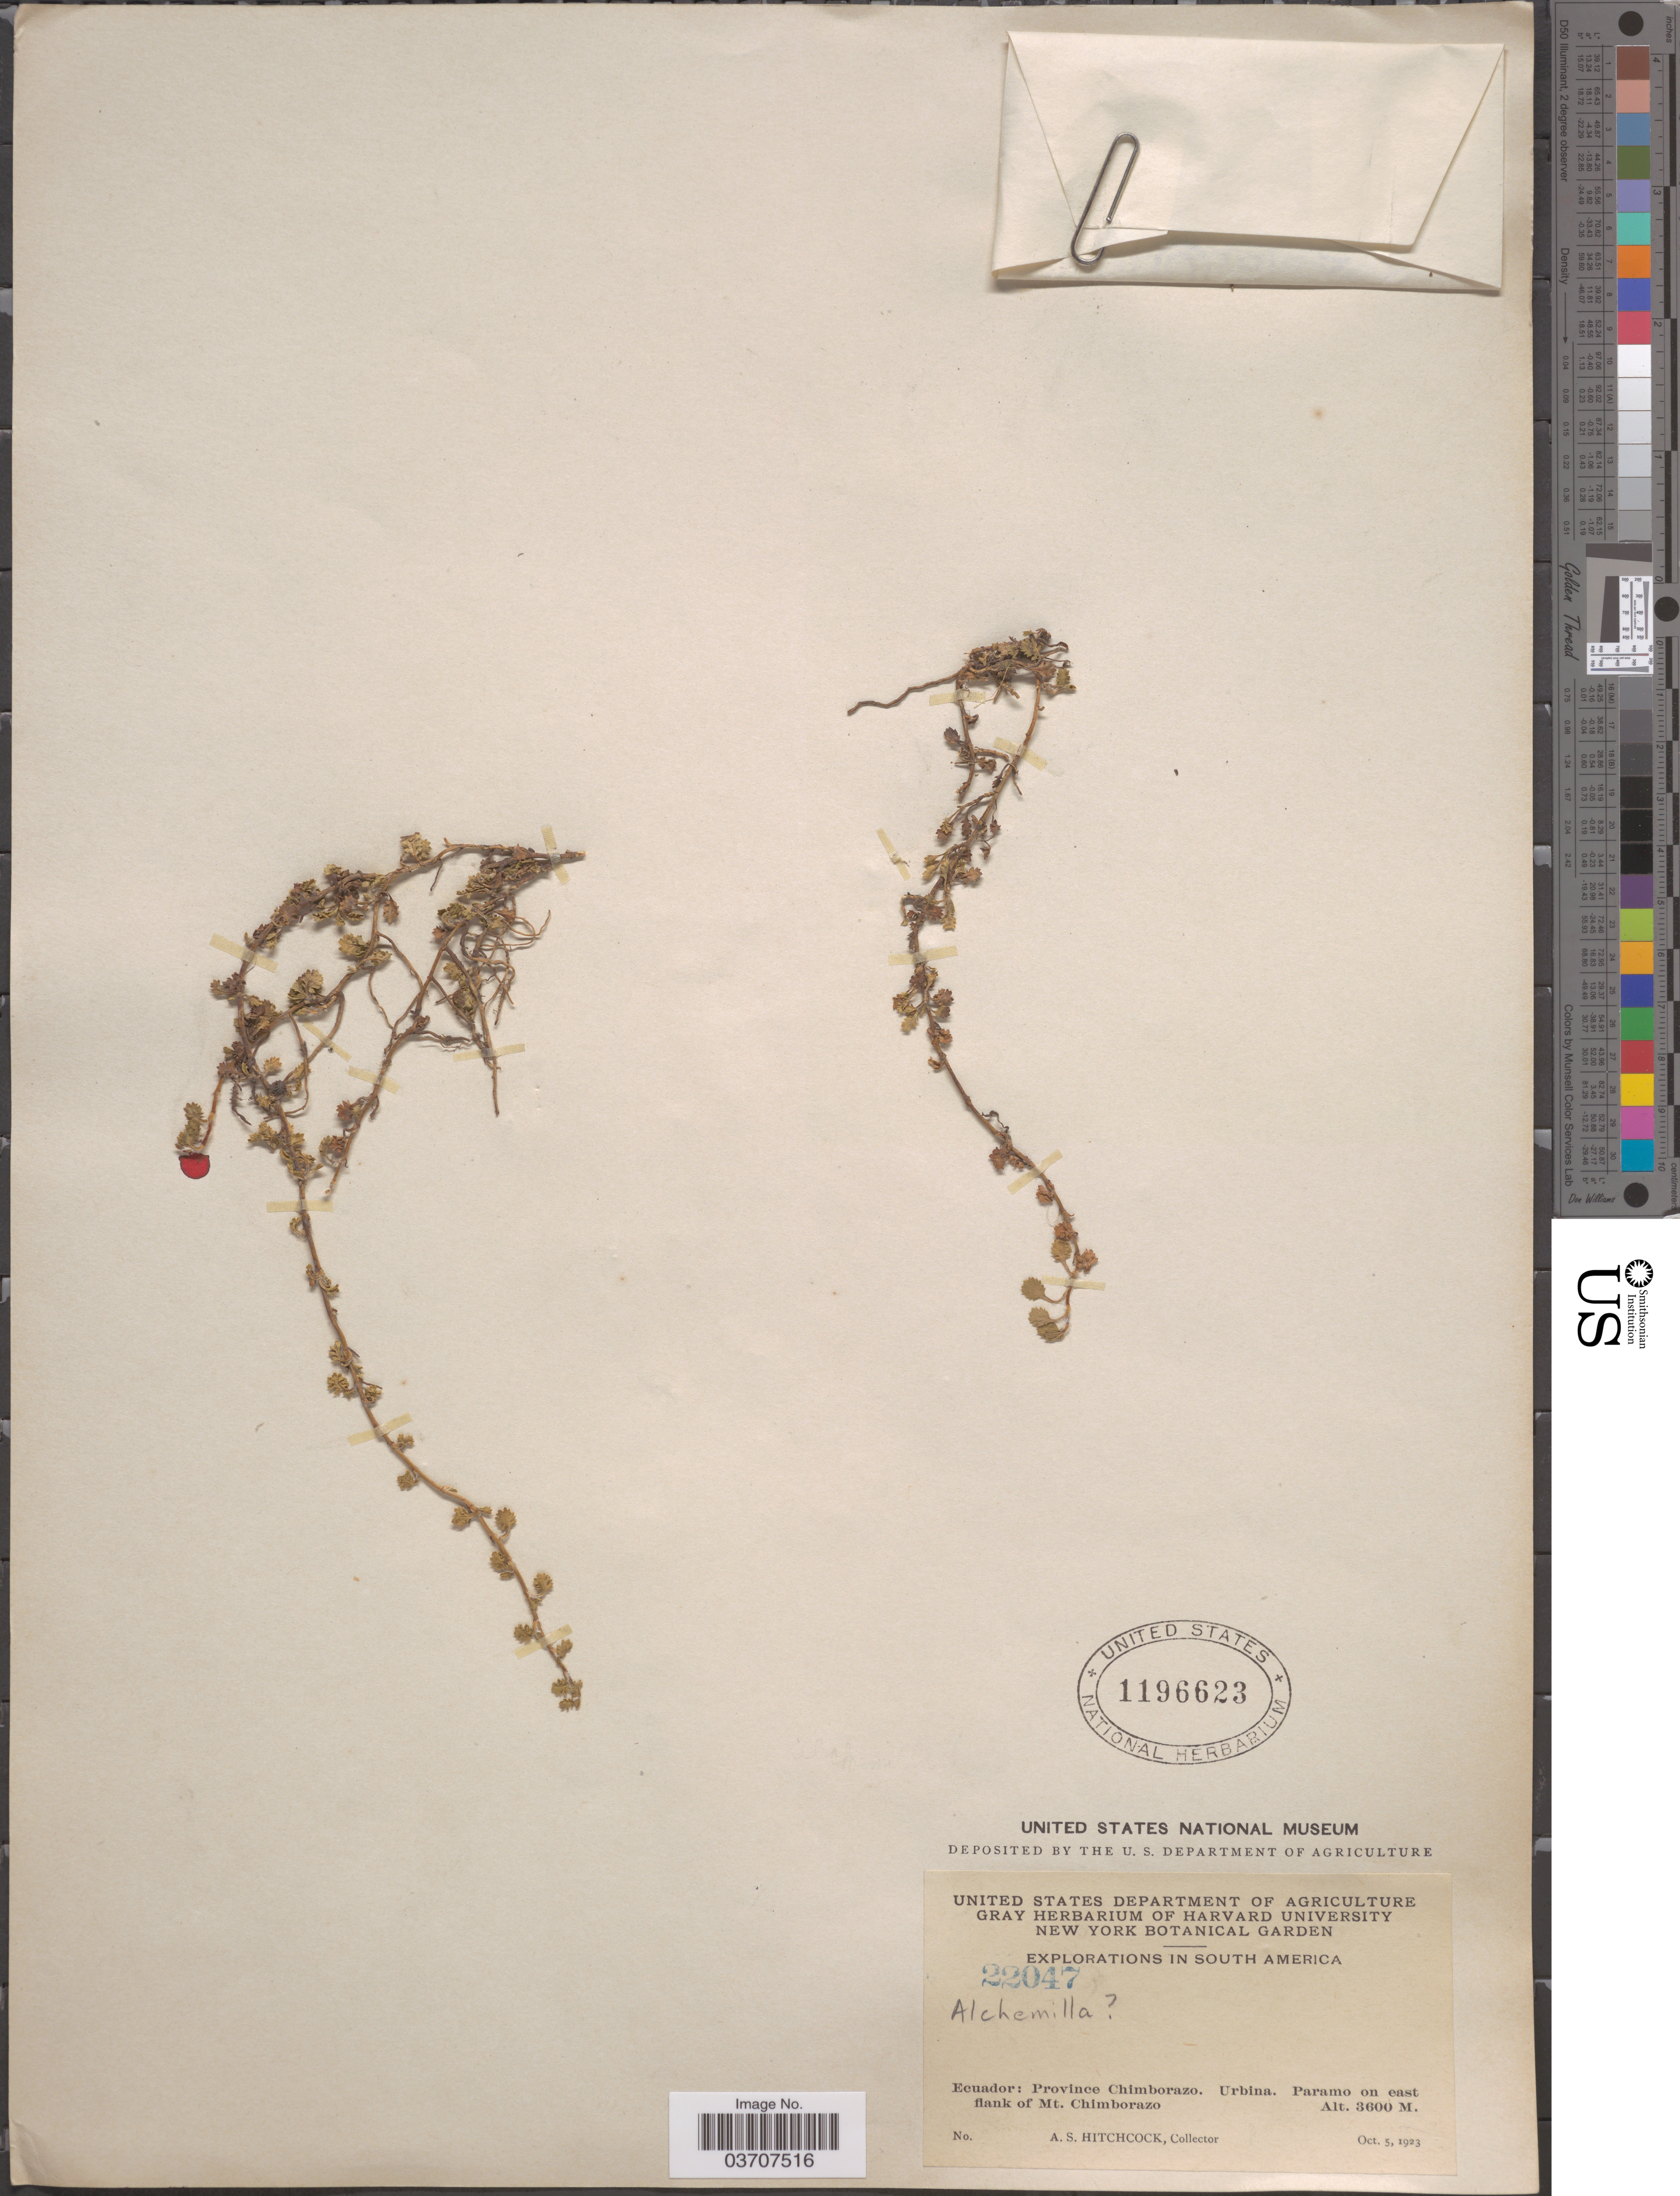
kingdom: Plantae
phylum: Tracheophyta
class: Magnoliopsida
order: Rosales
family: Rosaceae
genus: Lachemilla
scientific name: Lachemilla sp.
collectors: A. S. Hitchcock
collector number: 22047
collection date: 1923-10-05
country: Ecuador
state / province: Chimborazo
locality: Urbina. Paramo on east flank of Mt. Chimborazo.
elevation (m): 3600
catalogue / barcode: US 1196623